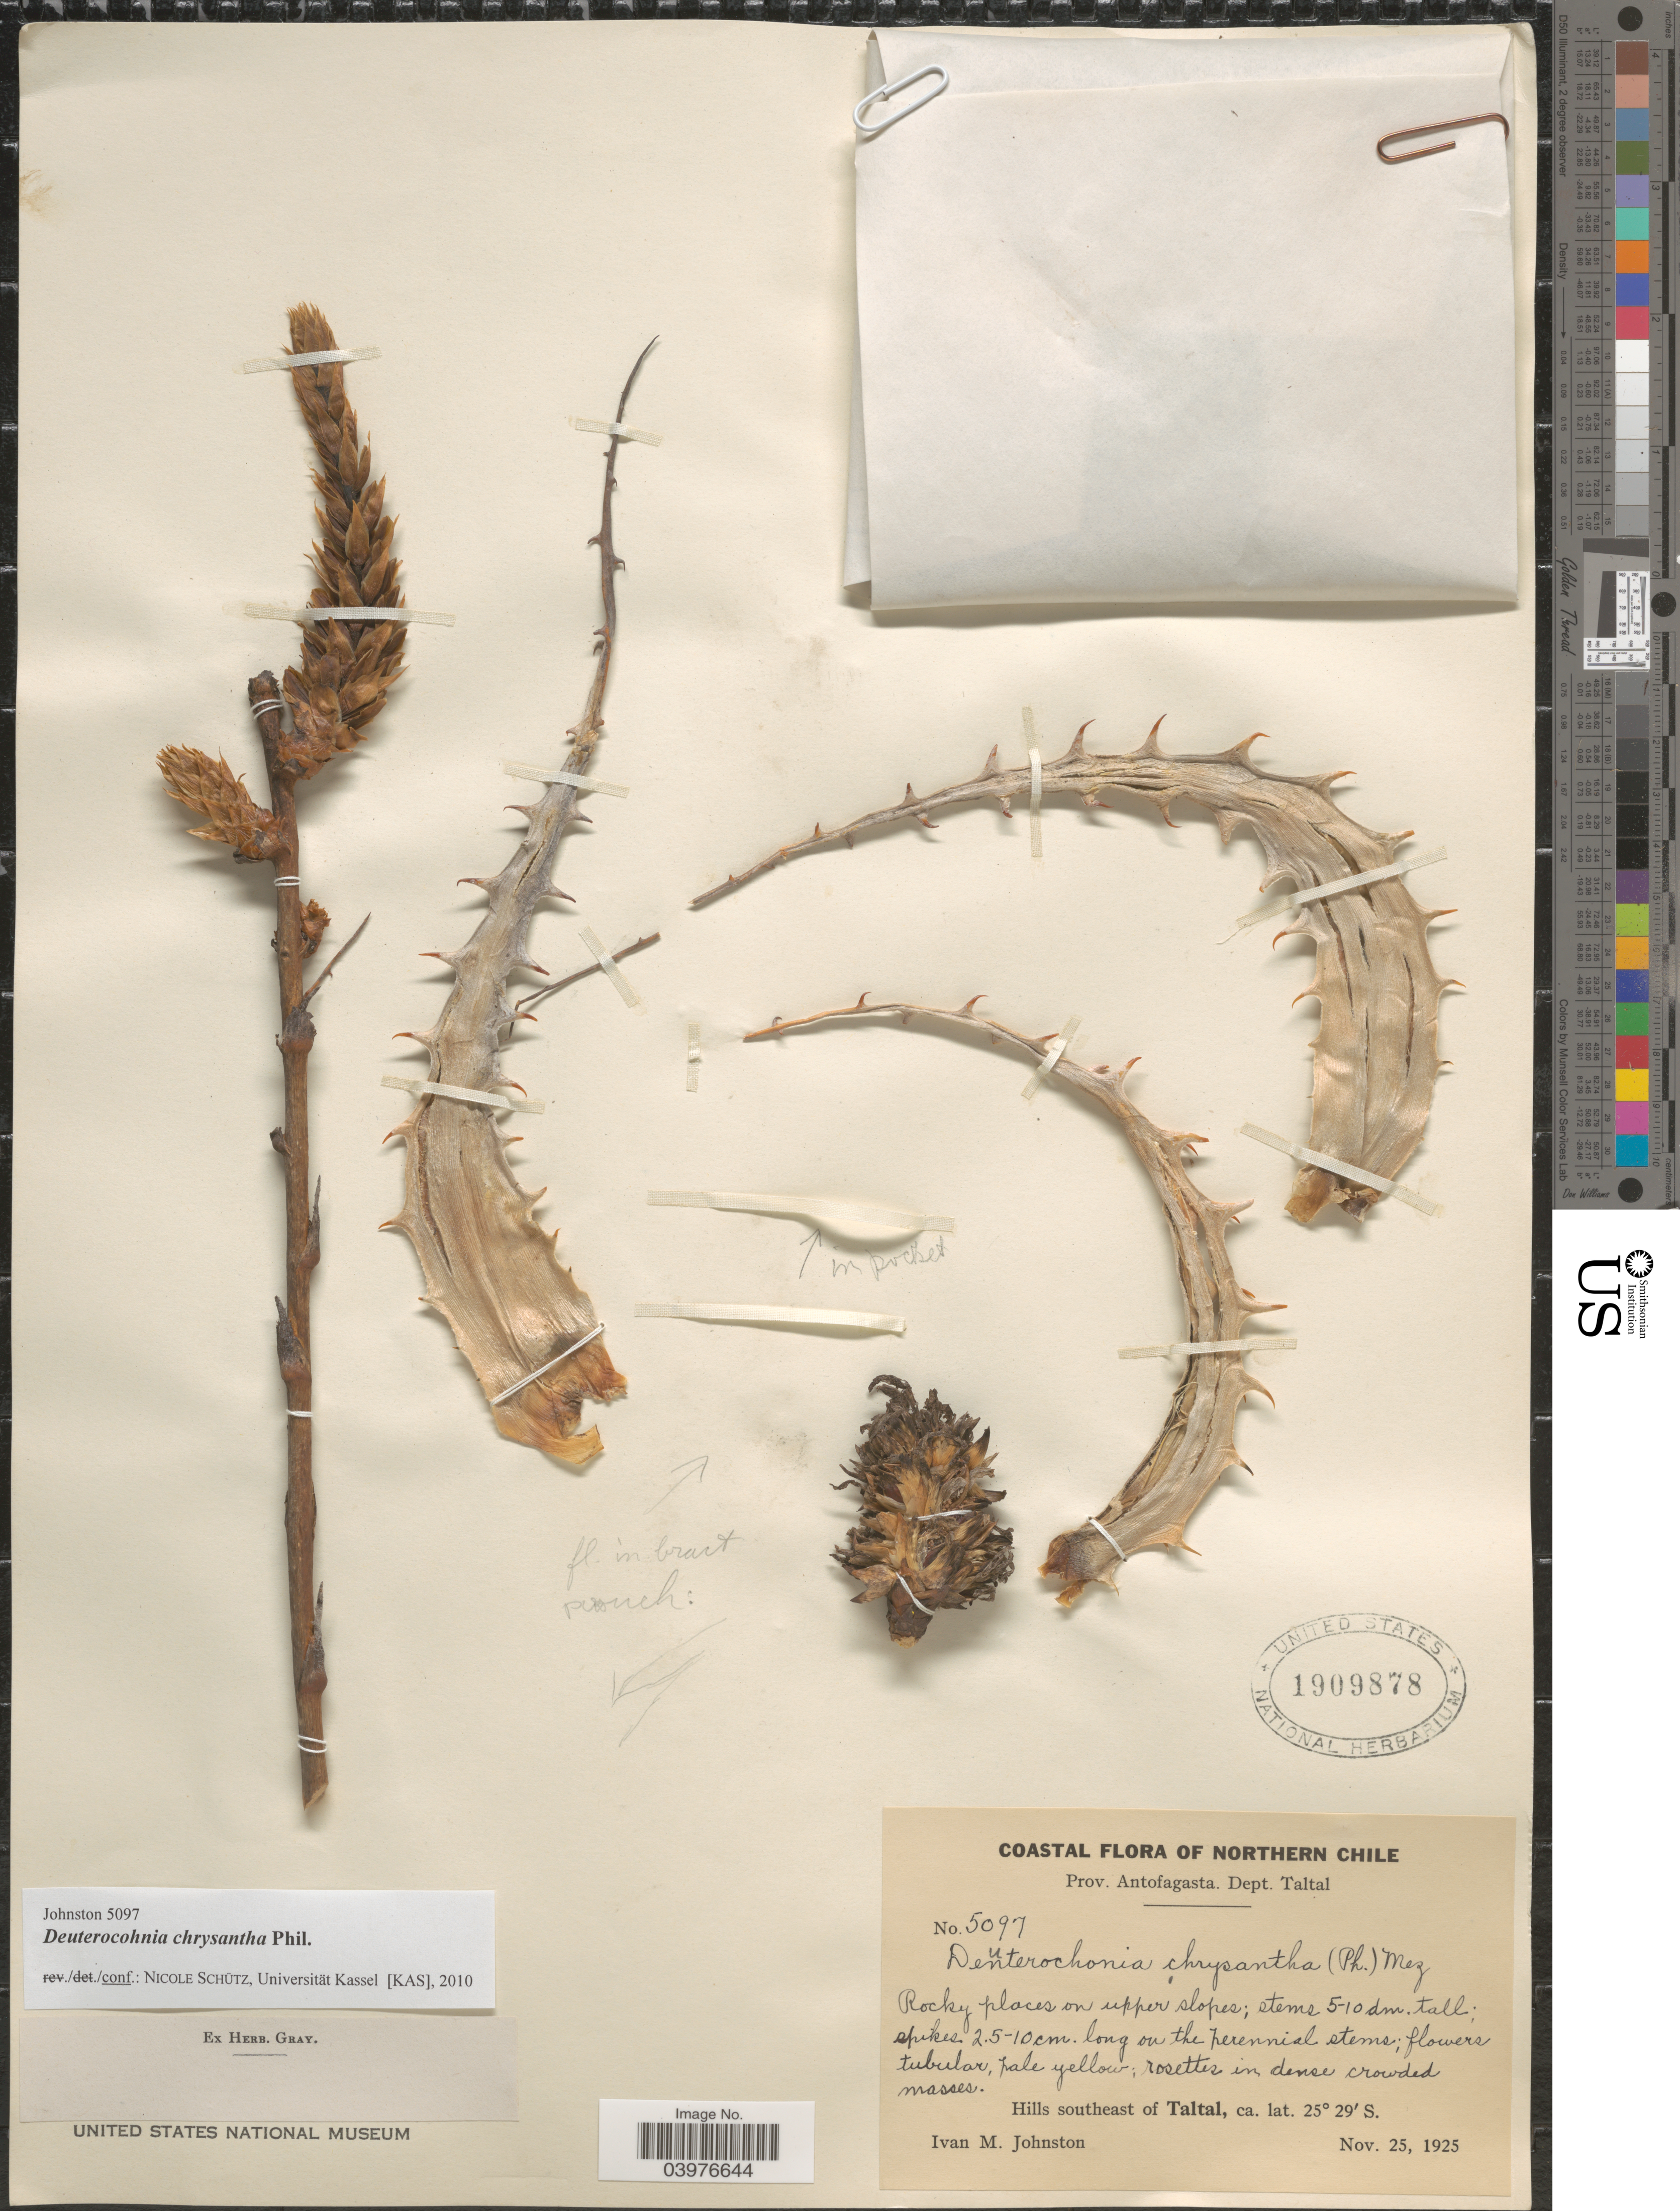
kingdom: Plantae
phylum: Tracheophyta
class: Liliopsida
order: Poales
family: Bromeliaceae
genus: Deuterocohnia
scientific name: Deuterocohnia chrysantha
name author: (Phil.) Mez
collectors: I.M. Johnston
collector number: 5097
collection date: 1925-11-25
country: Chile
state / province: Antofagasta (II)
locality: Northern Chile. Dept. Taltal. Hills southeast of Taltal.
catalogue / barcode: US 1909878